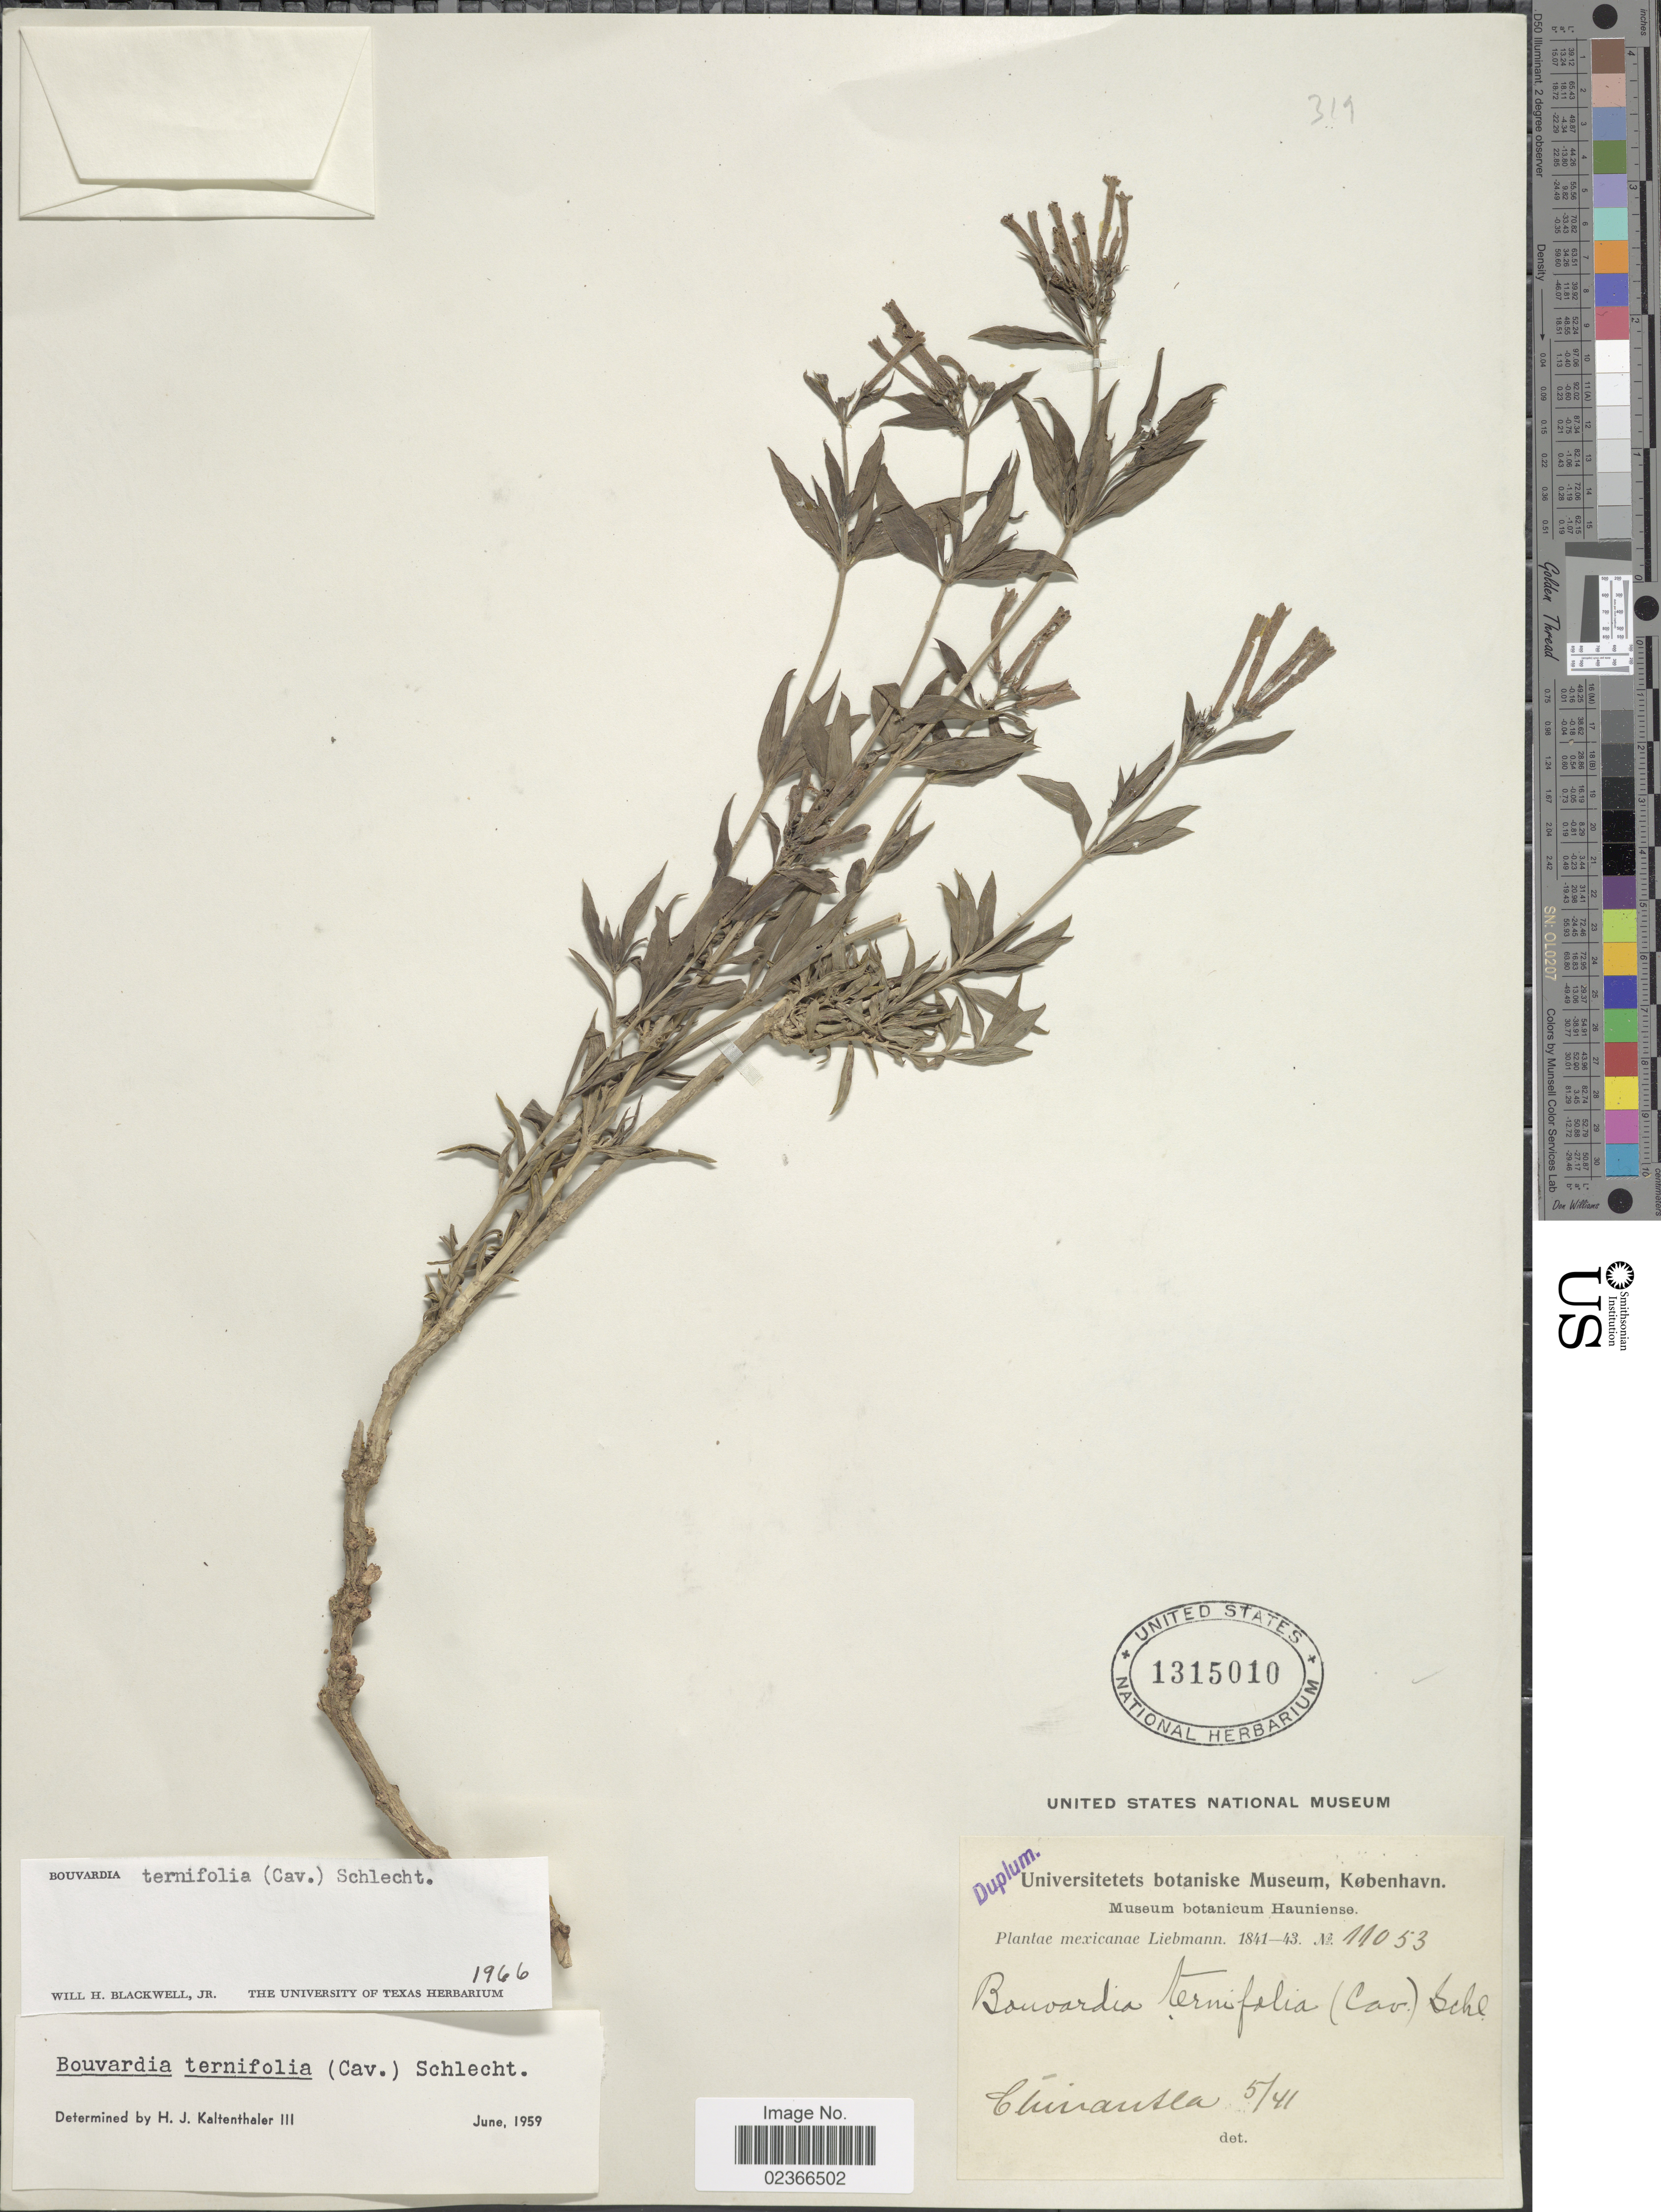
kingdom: Plantae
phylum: Tracheophyta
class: Magnoliopsida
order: Gentianales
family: Rubiaceae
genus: Bouvardia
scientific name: Bouvardia ternifolia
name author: (Cav.) Schltdl.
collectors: -. Leibmann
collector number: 11053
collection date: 1841-05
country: Mexico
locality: Chinautla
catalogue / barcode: US 1315010